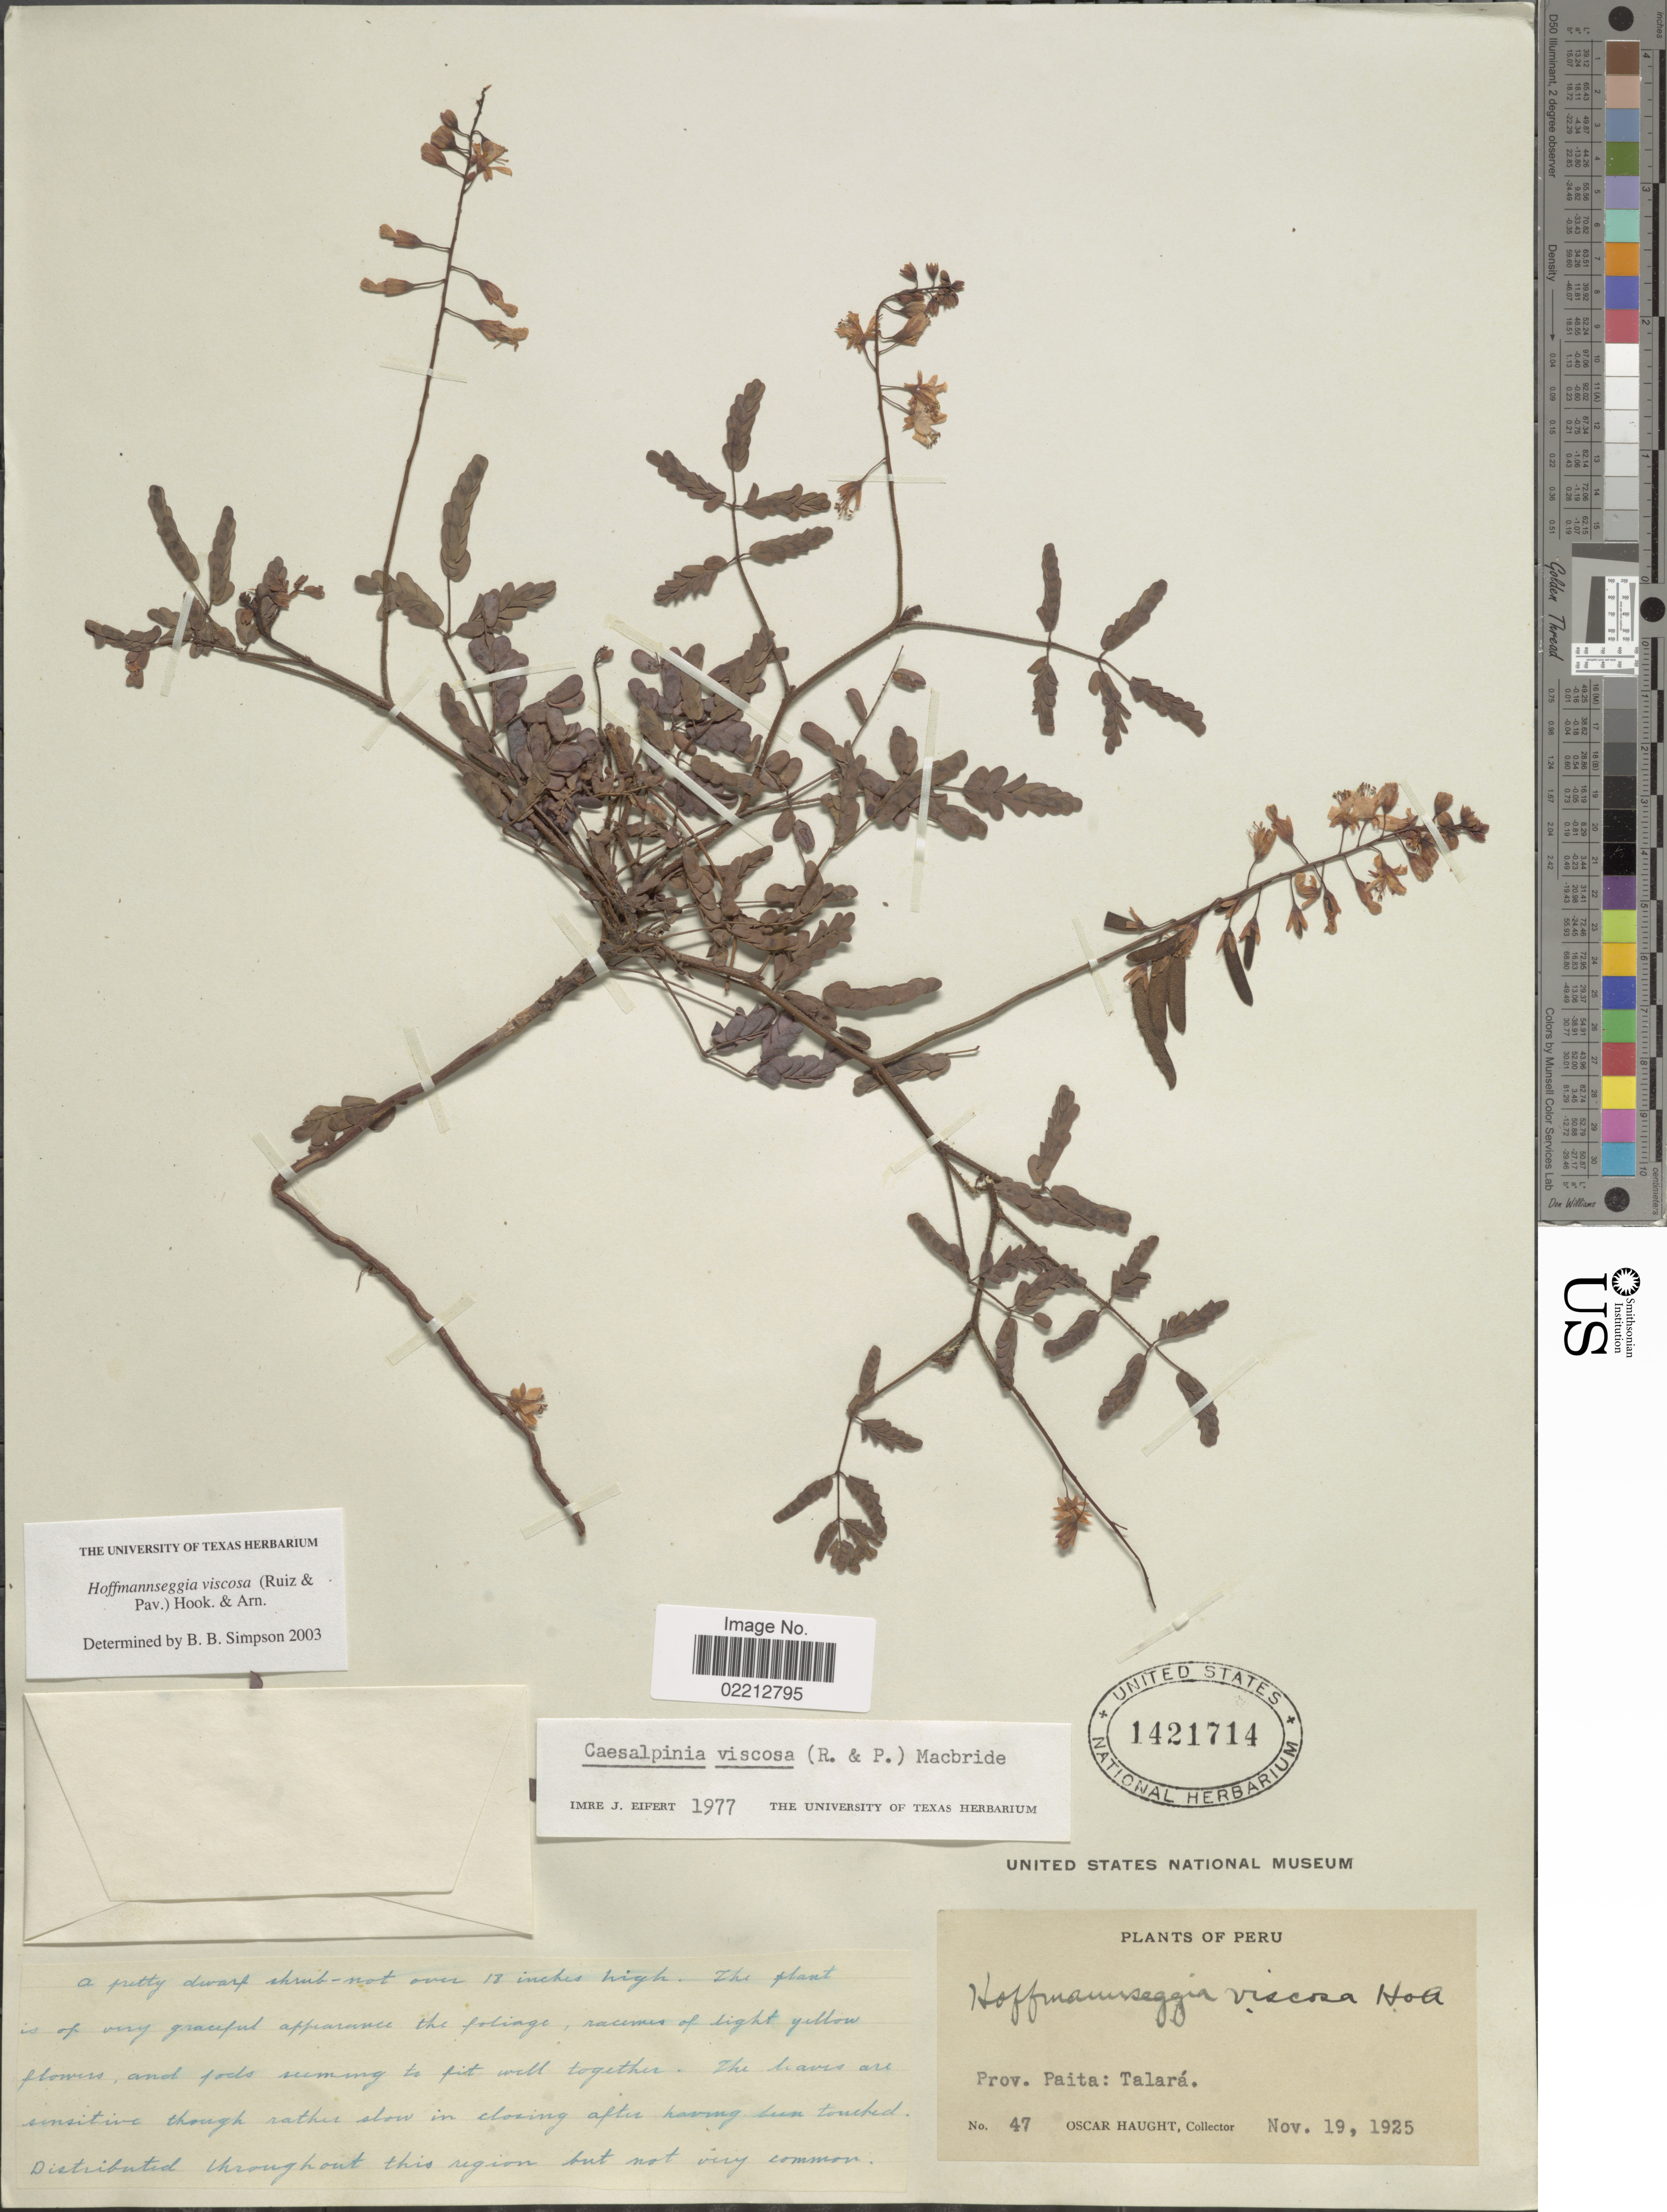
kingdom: Plantae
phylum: Tracheophyta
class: Magnoliopsida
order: Fabales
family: Fabaceae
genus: Hoffmannseggia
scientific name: Hoffmannseggia viscosa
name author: Hook. & Arn.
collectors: O. L. Haught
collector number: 47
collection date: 1925-11-19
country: Peru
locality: Prov. Paita: Talara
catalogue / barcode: US 1421714